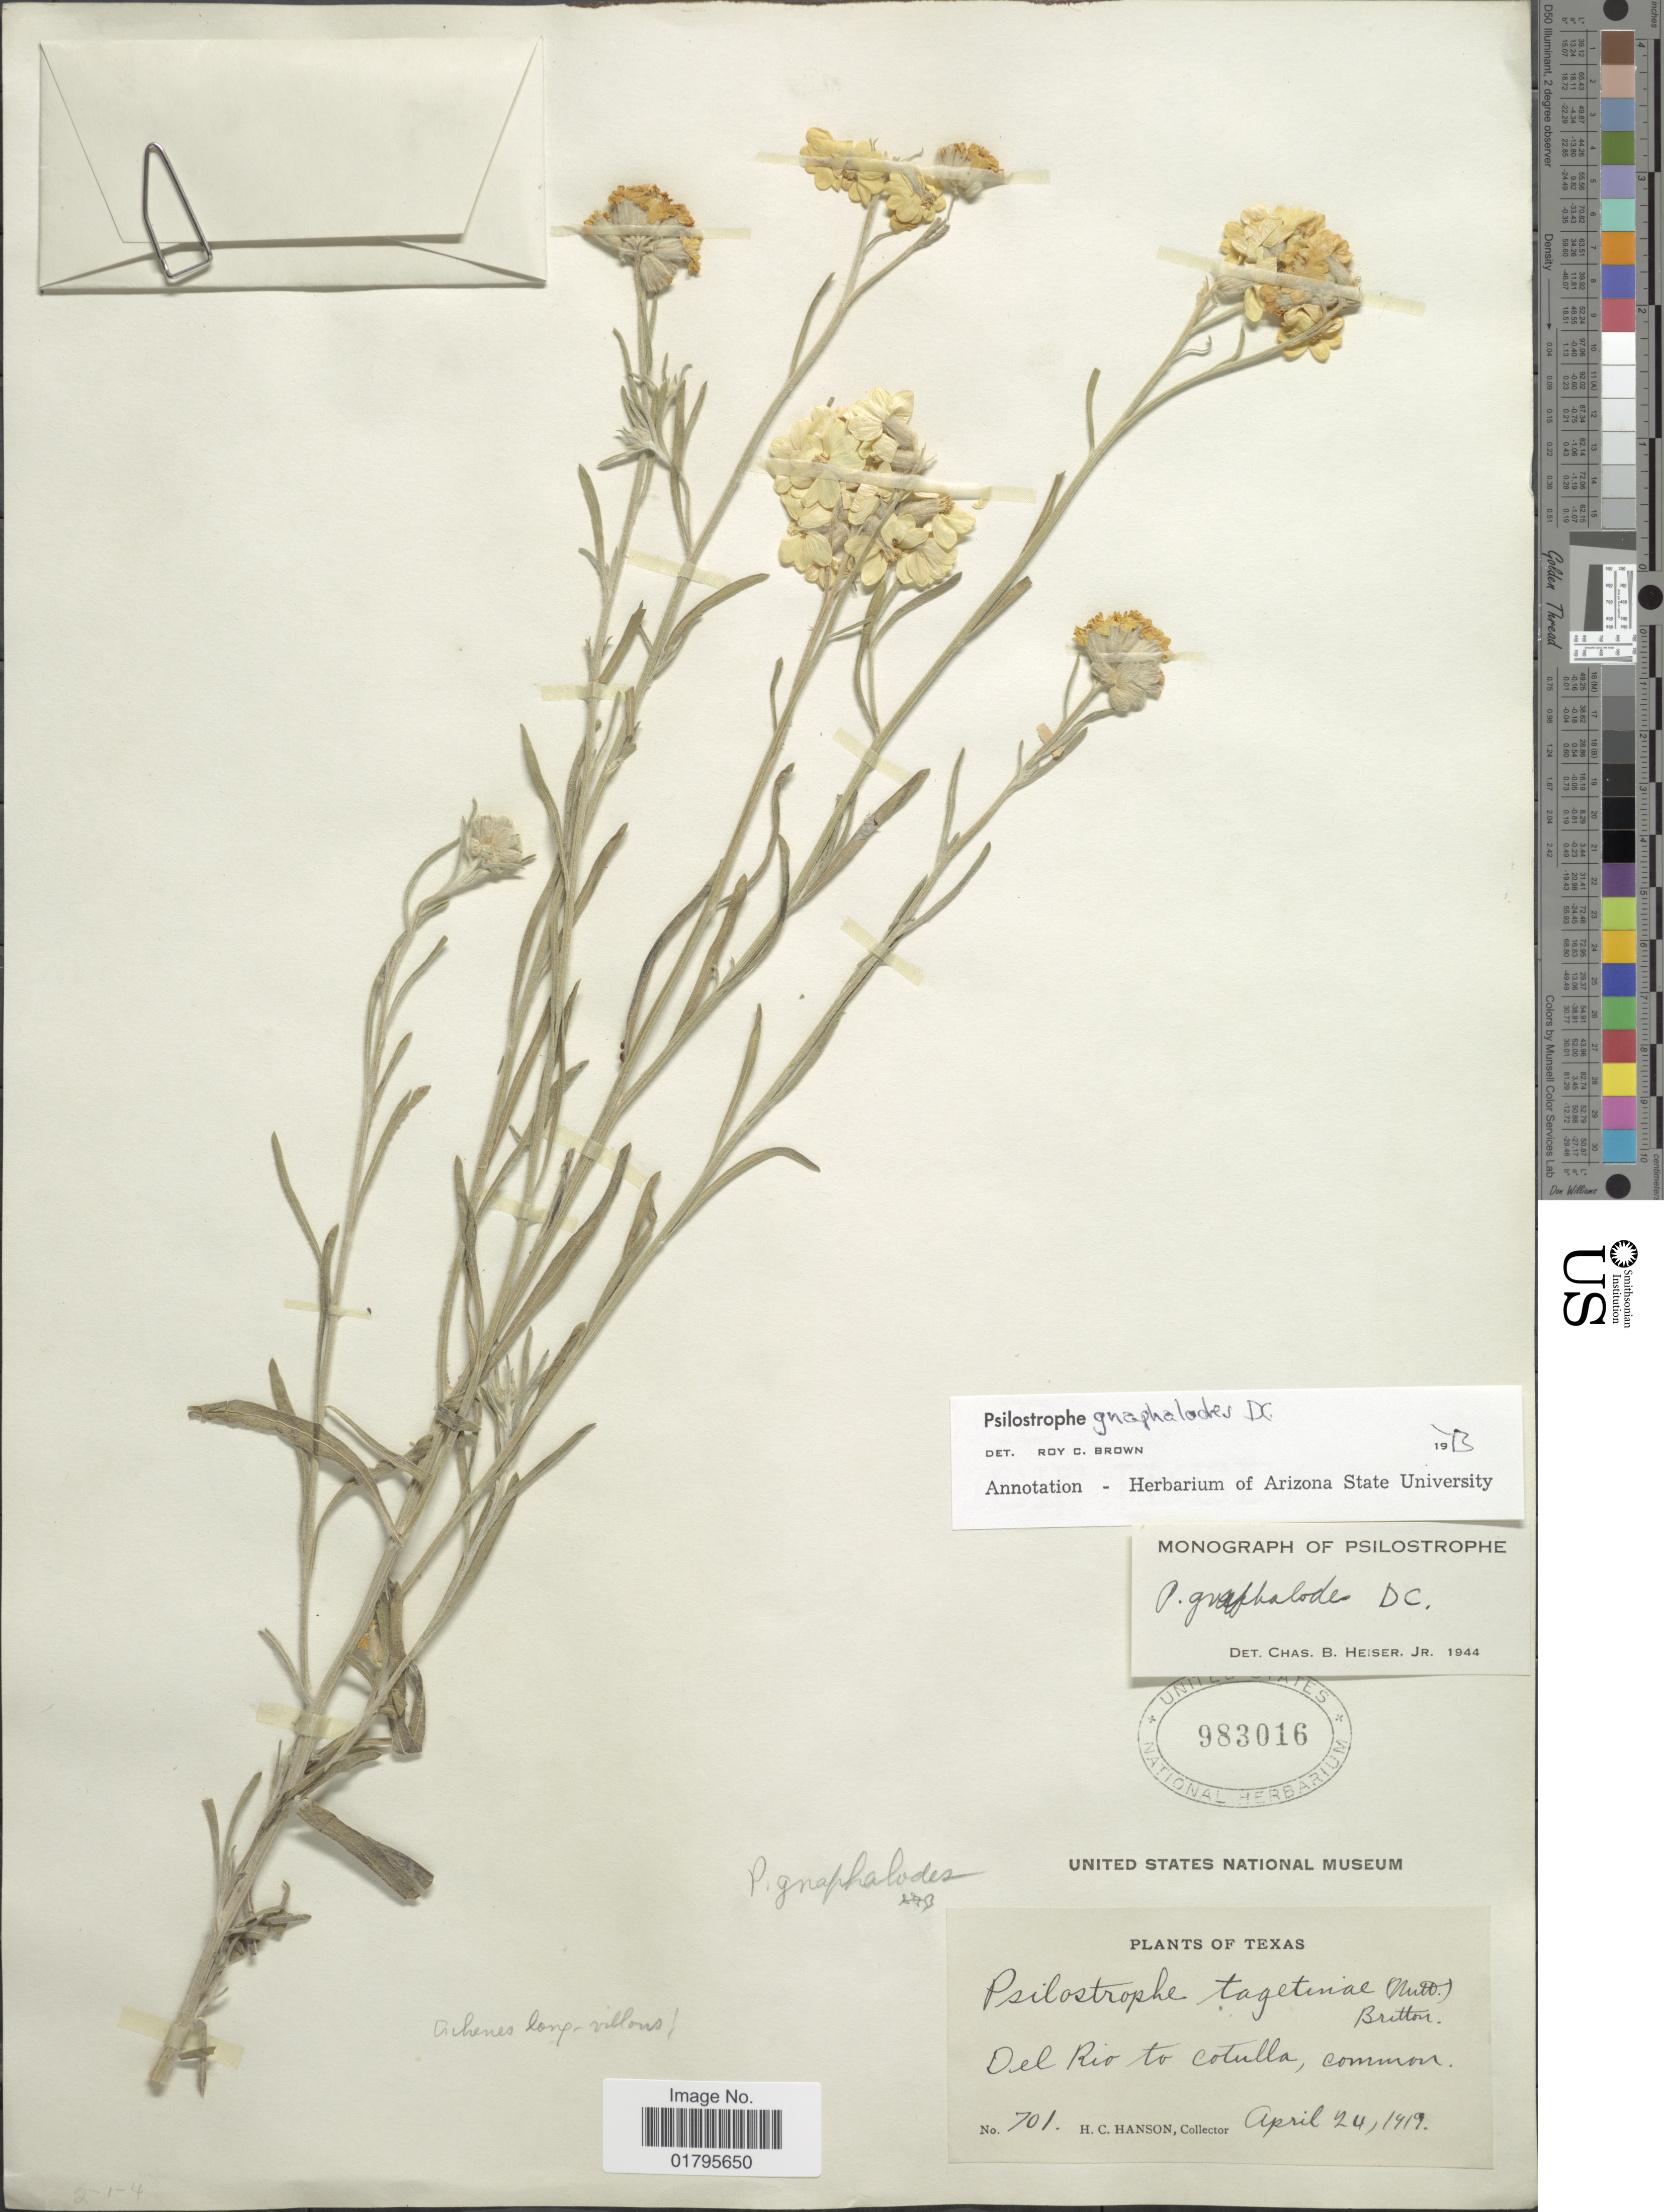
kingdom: Plantae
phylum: Tracheophyta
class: Magnoliopsida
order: Asterales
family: Asteraceae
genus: Psilostrophe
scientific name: Psilostrophe gnaphaloides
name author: DC.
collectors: H. Hanson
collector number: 701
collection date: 1919-04-24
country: United States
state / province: Texas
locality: Del Rio to Cotulla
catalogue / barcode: US 983016